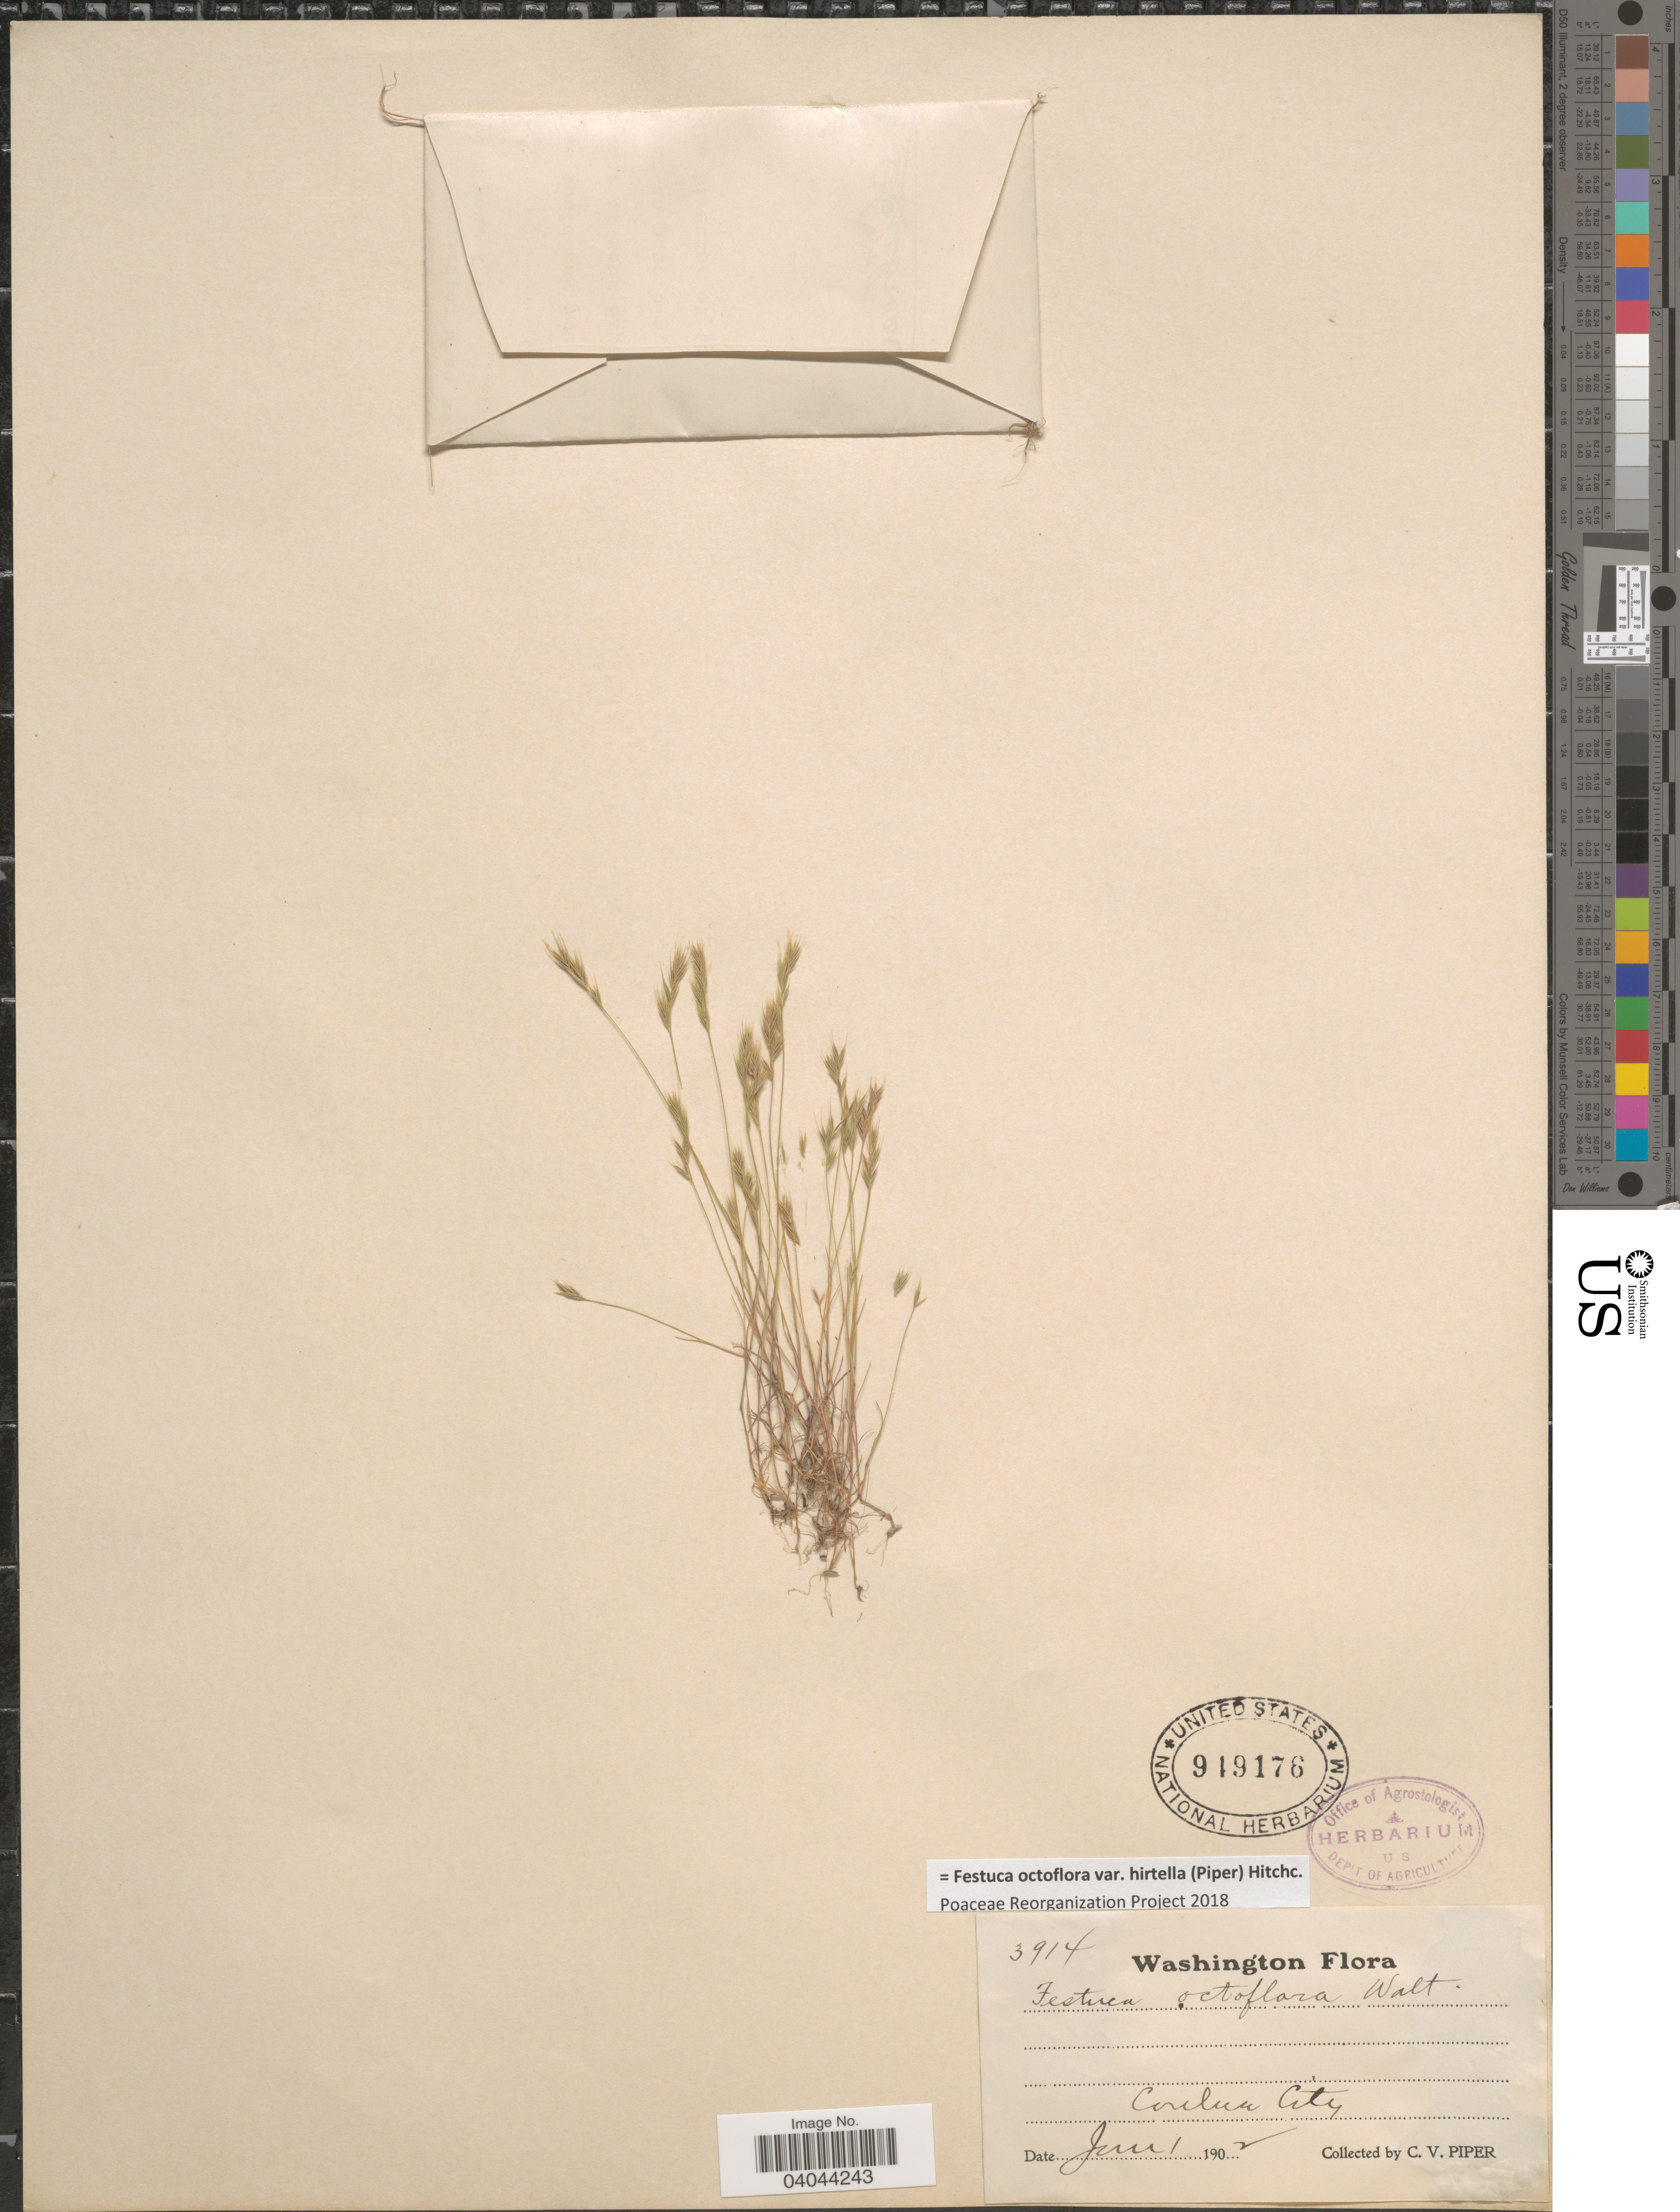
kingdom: Plantae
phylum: Tracheophyta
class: Liliopsida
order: Poales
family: Poaceae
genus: Festuca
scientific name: Festuca octoflora var. hirtella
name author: Piper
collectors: C. V. Piper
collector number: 3914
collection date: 1902-06-01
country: United States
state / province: Washington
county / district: Grant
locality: Coulee City.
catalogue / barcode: US 949176